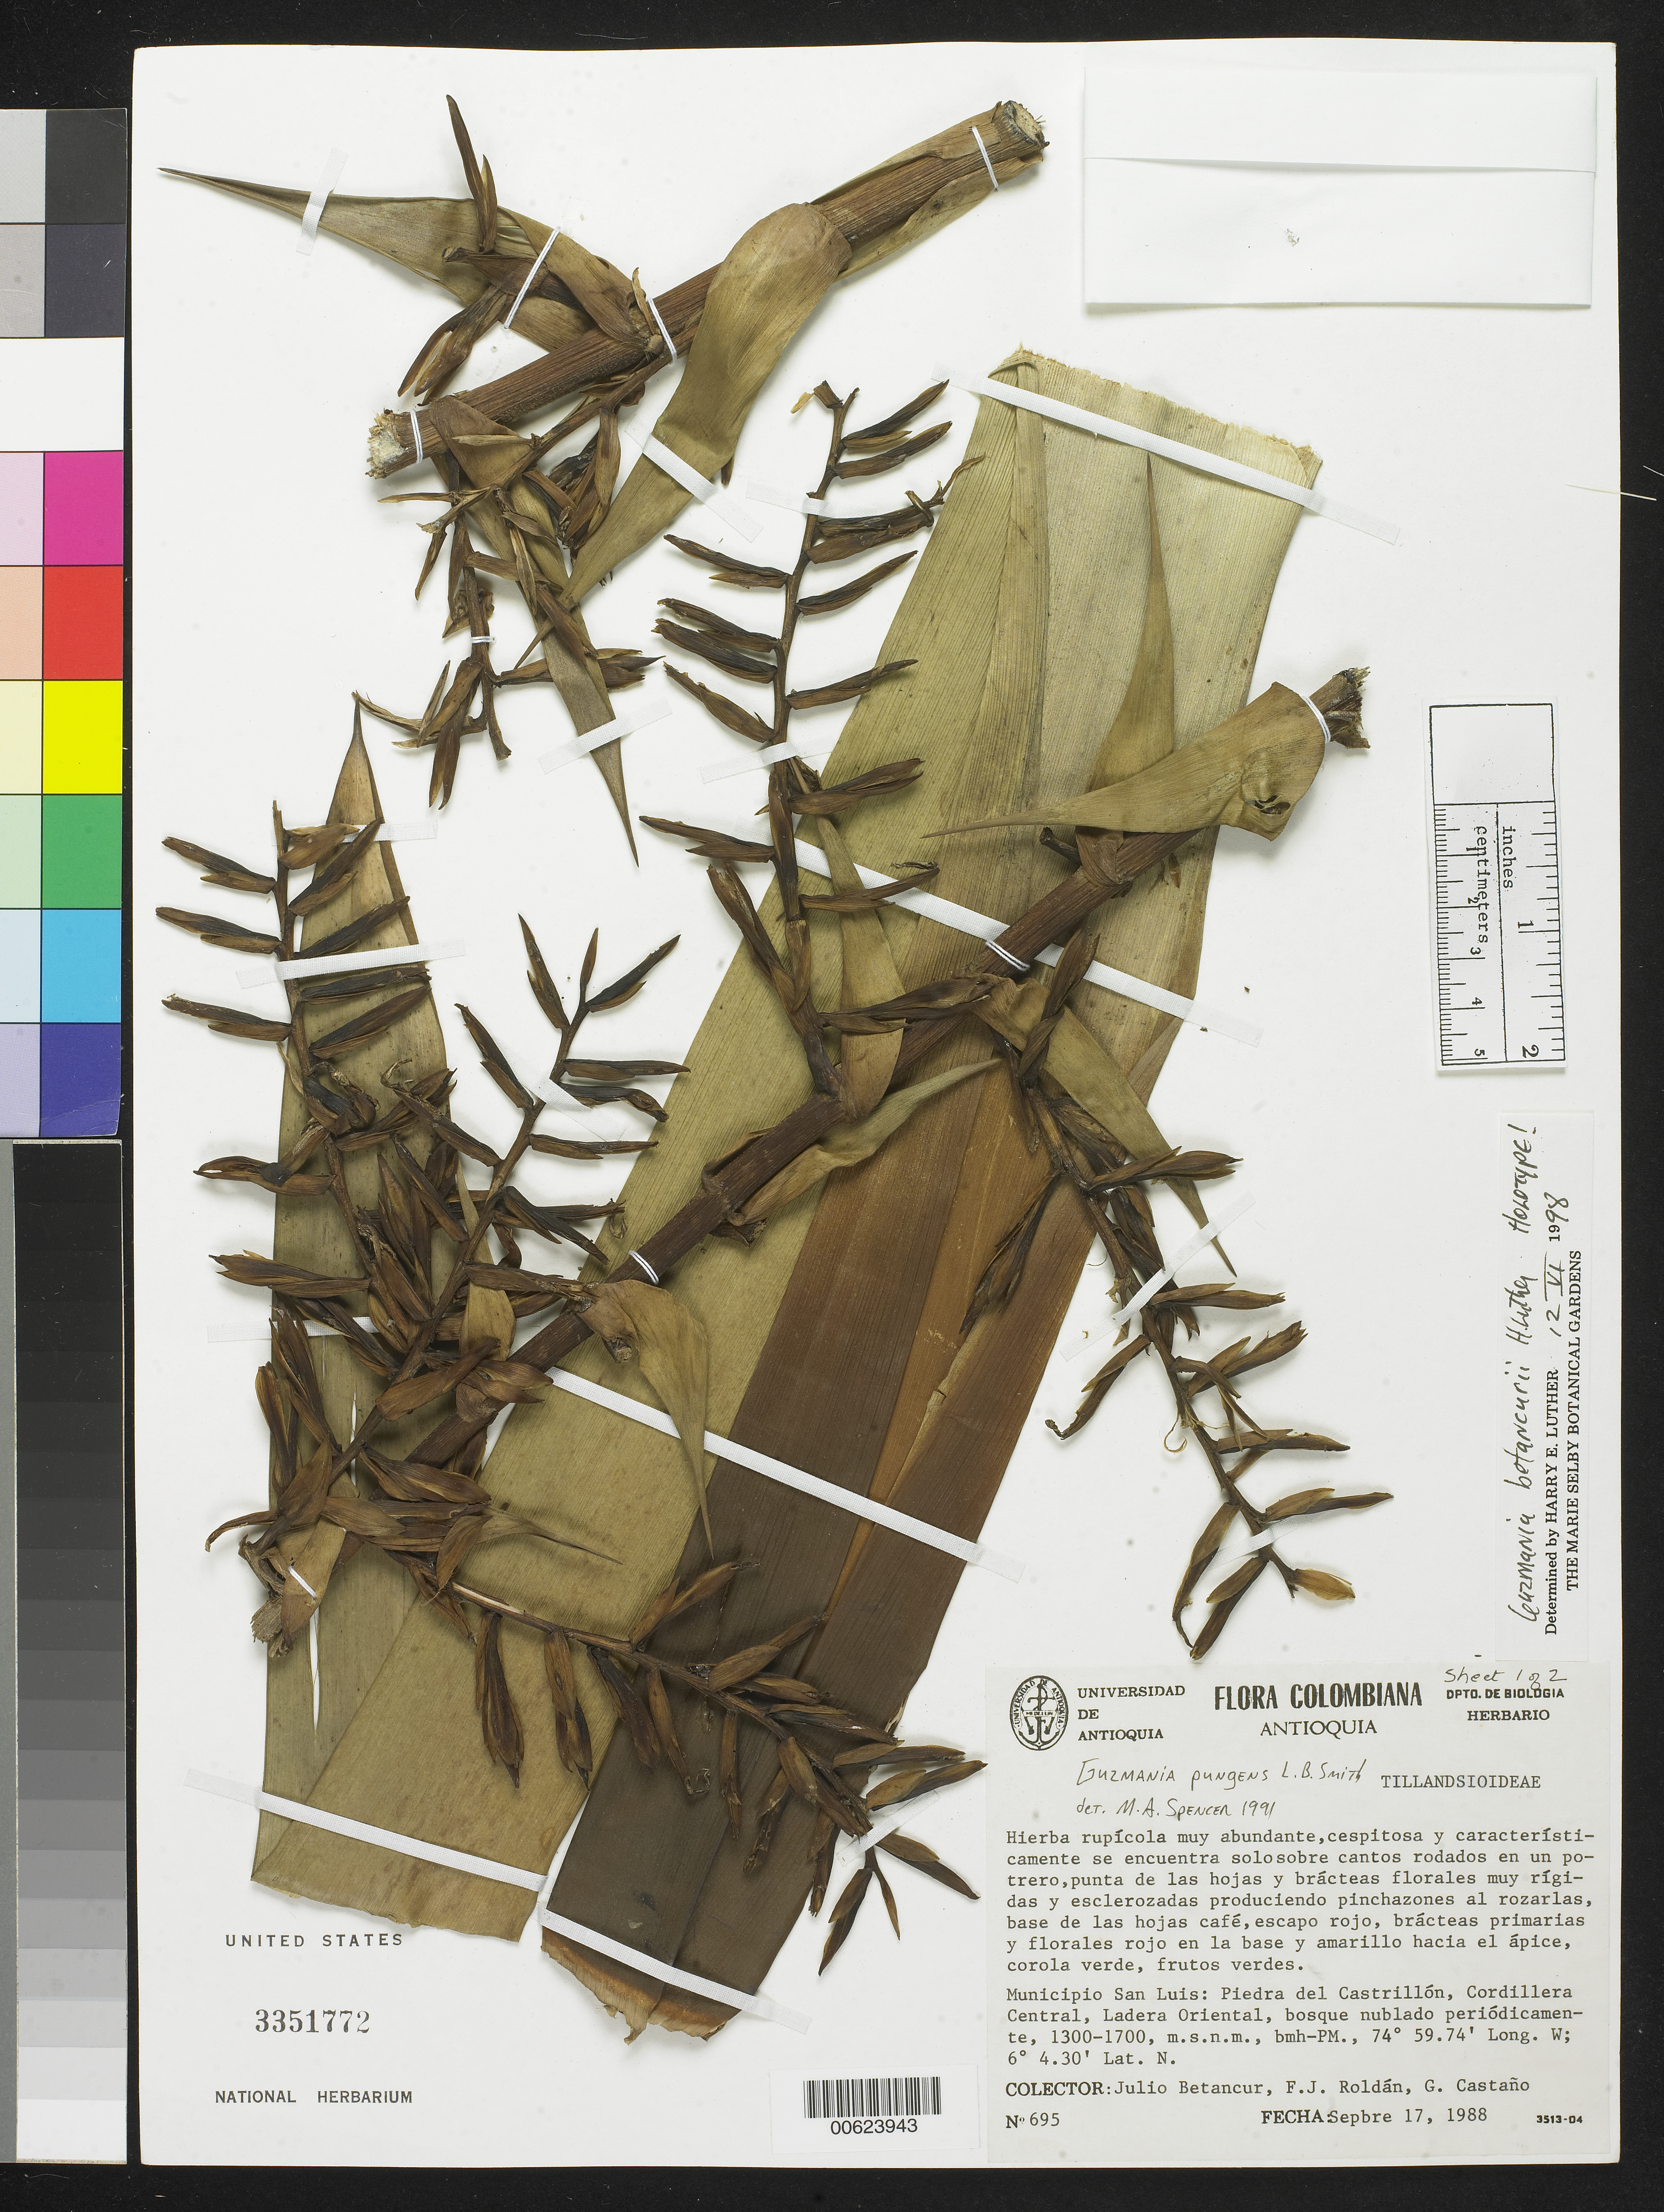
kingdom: Plantae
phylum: Tracheophyta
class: Liliopsida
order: Poales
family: Bromeliaceae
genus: Guzmania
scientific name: Guzmania betancurii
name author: H. Luther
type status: Holotype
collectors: J. C. Betancur, F. J. Roldán & G. Castano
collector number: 695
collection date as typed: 17 Sep 1988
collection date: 1988-09-17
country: Colombia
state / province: Antioquia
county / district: San Luis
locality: Piedra del Castrillon, Cordillera Central, Ladera Oriental.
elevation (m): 1300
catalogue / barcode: US 3351773